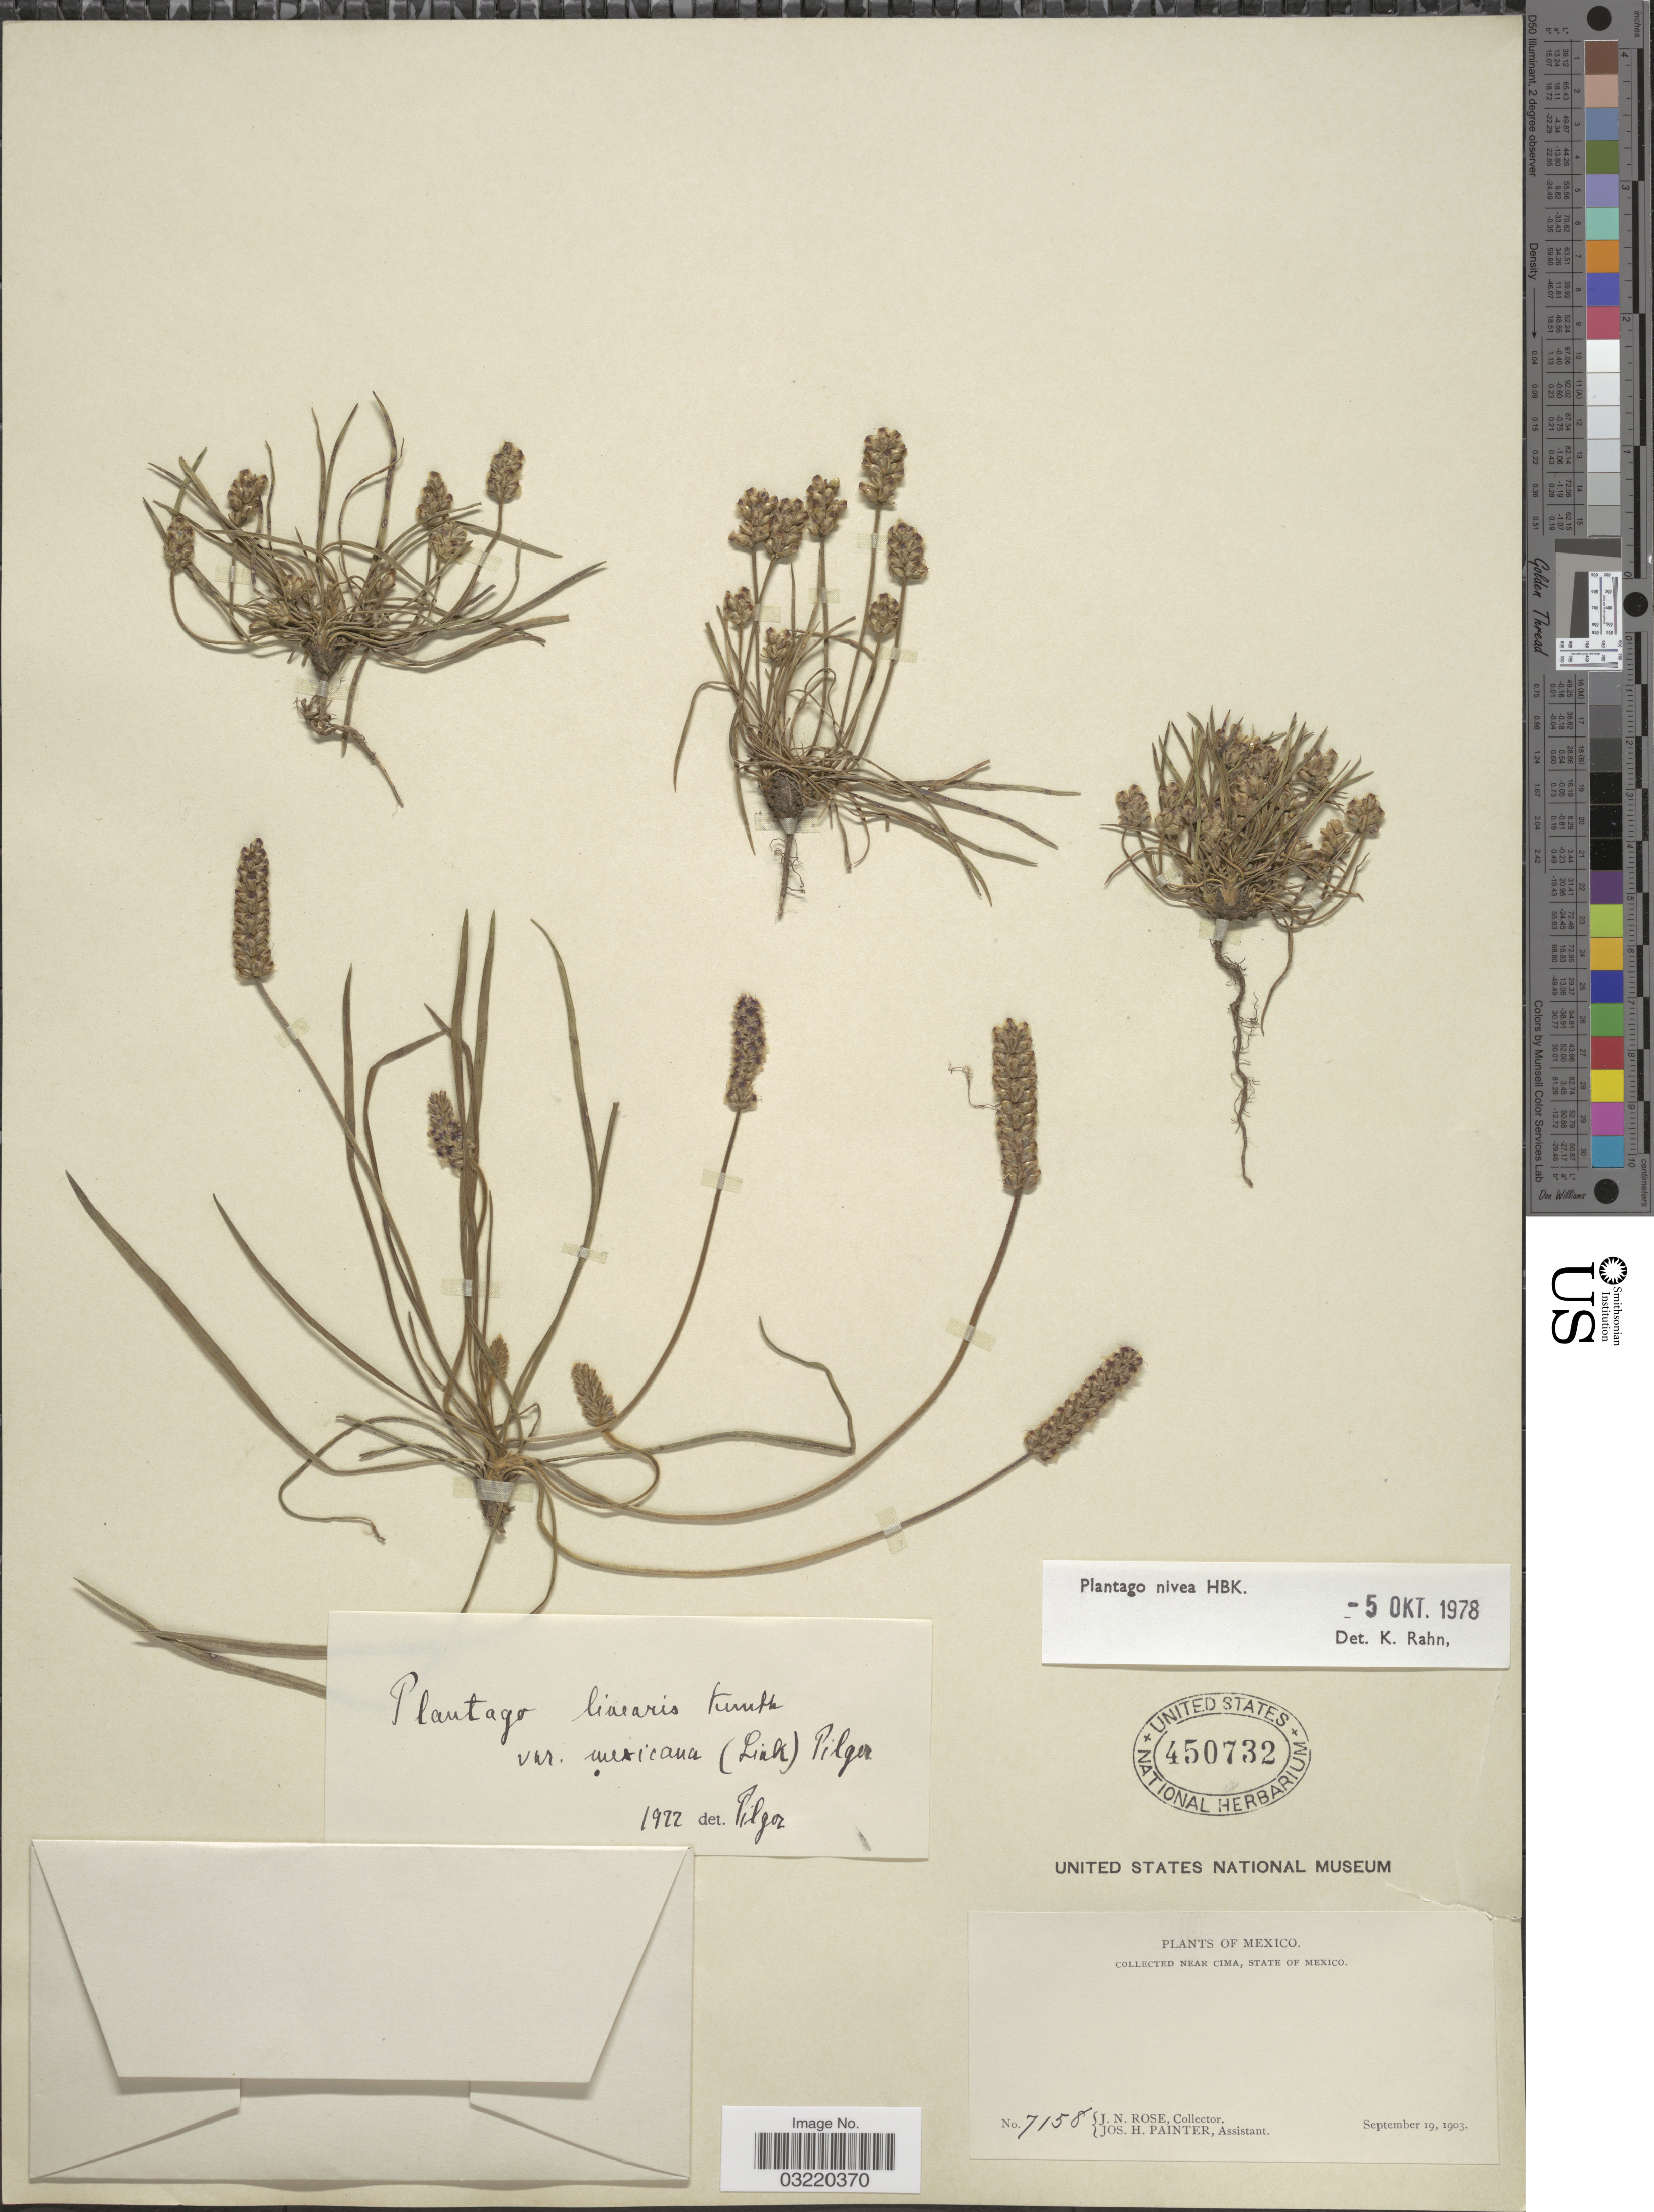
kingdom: Plantae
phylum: Tracheophyta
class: Magnoliopsida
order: Lamiales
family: Plantaginaceae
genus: Plantago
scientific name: Plantago nivea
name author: Kunth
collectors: J. N. Rose & J. H. Painter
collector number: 7158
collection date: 1903-09-19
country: Mexico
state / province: México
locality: Near Cima.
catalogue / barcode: US 450732